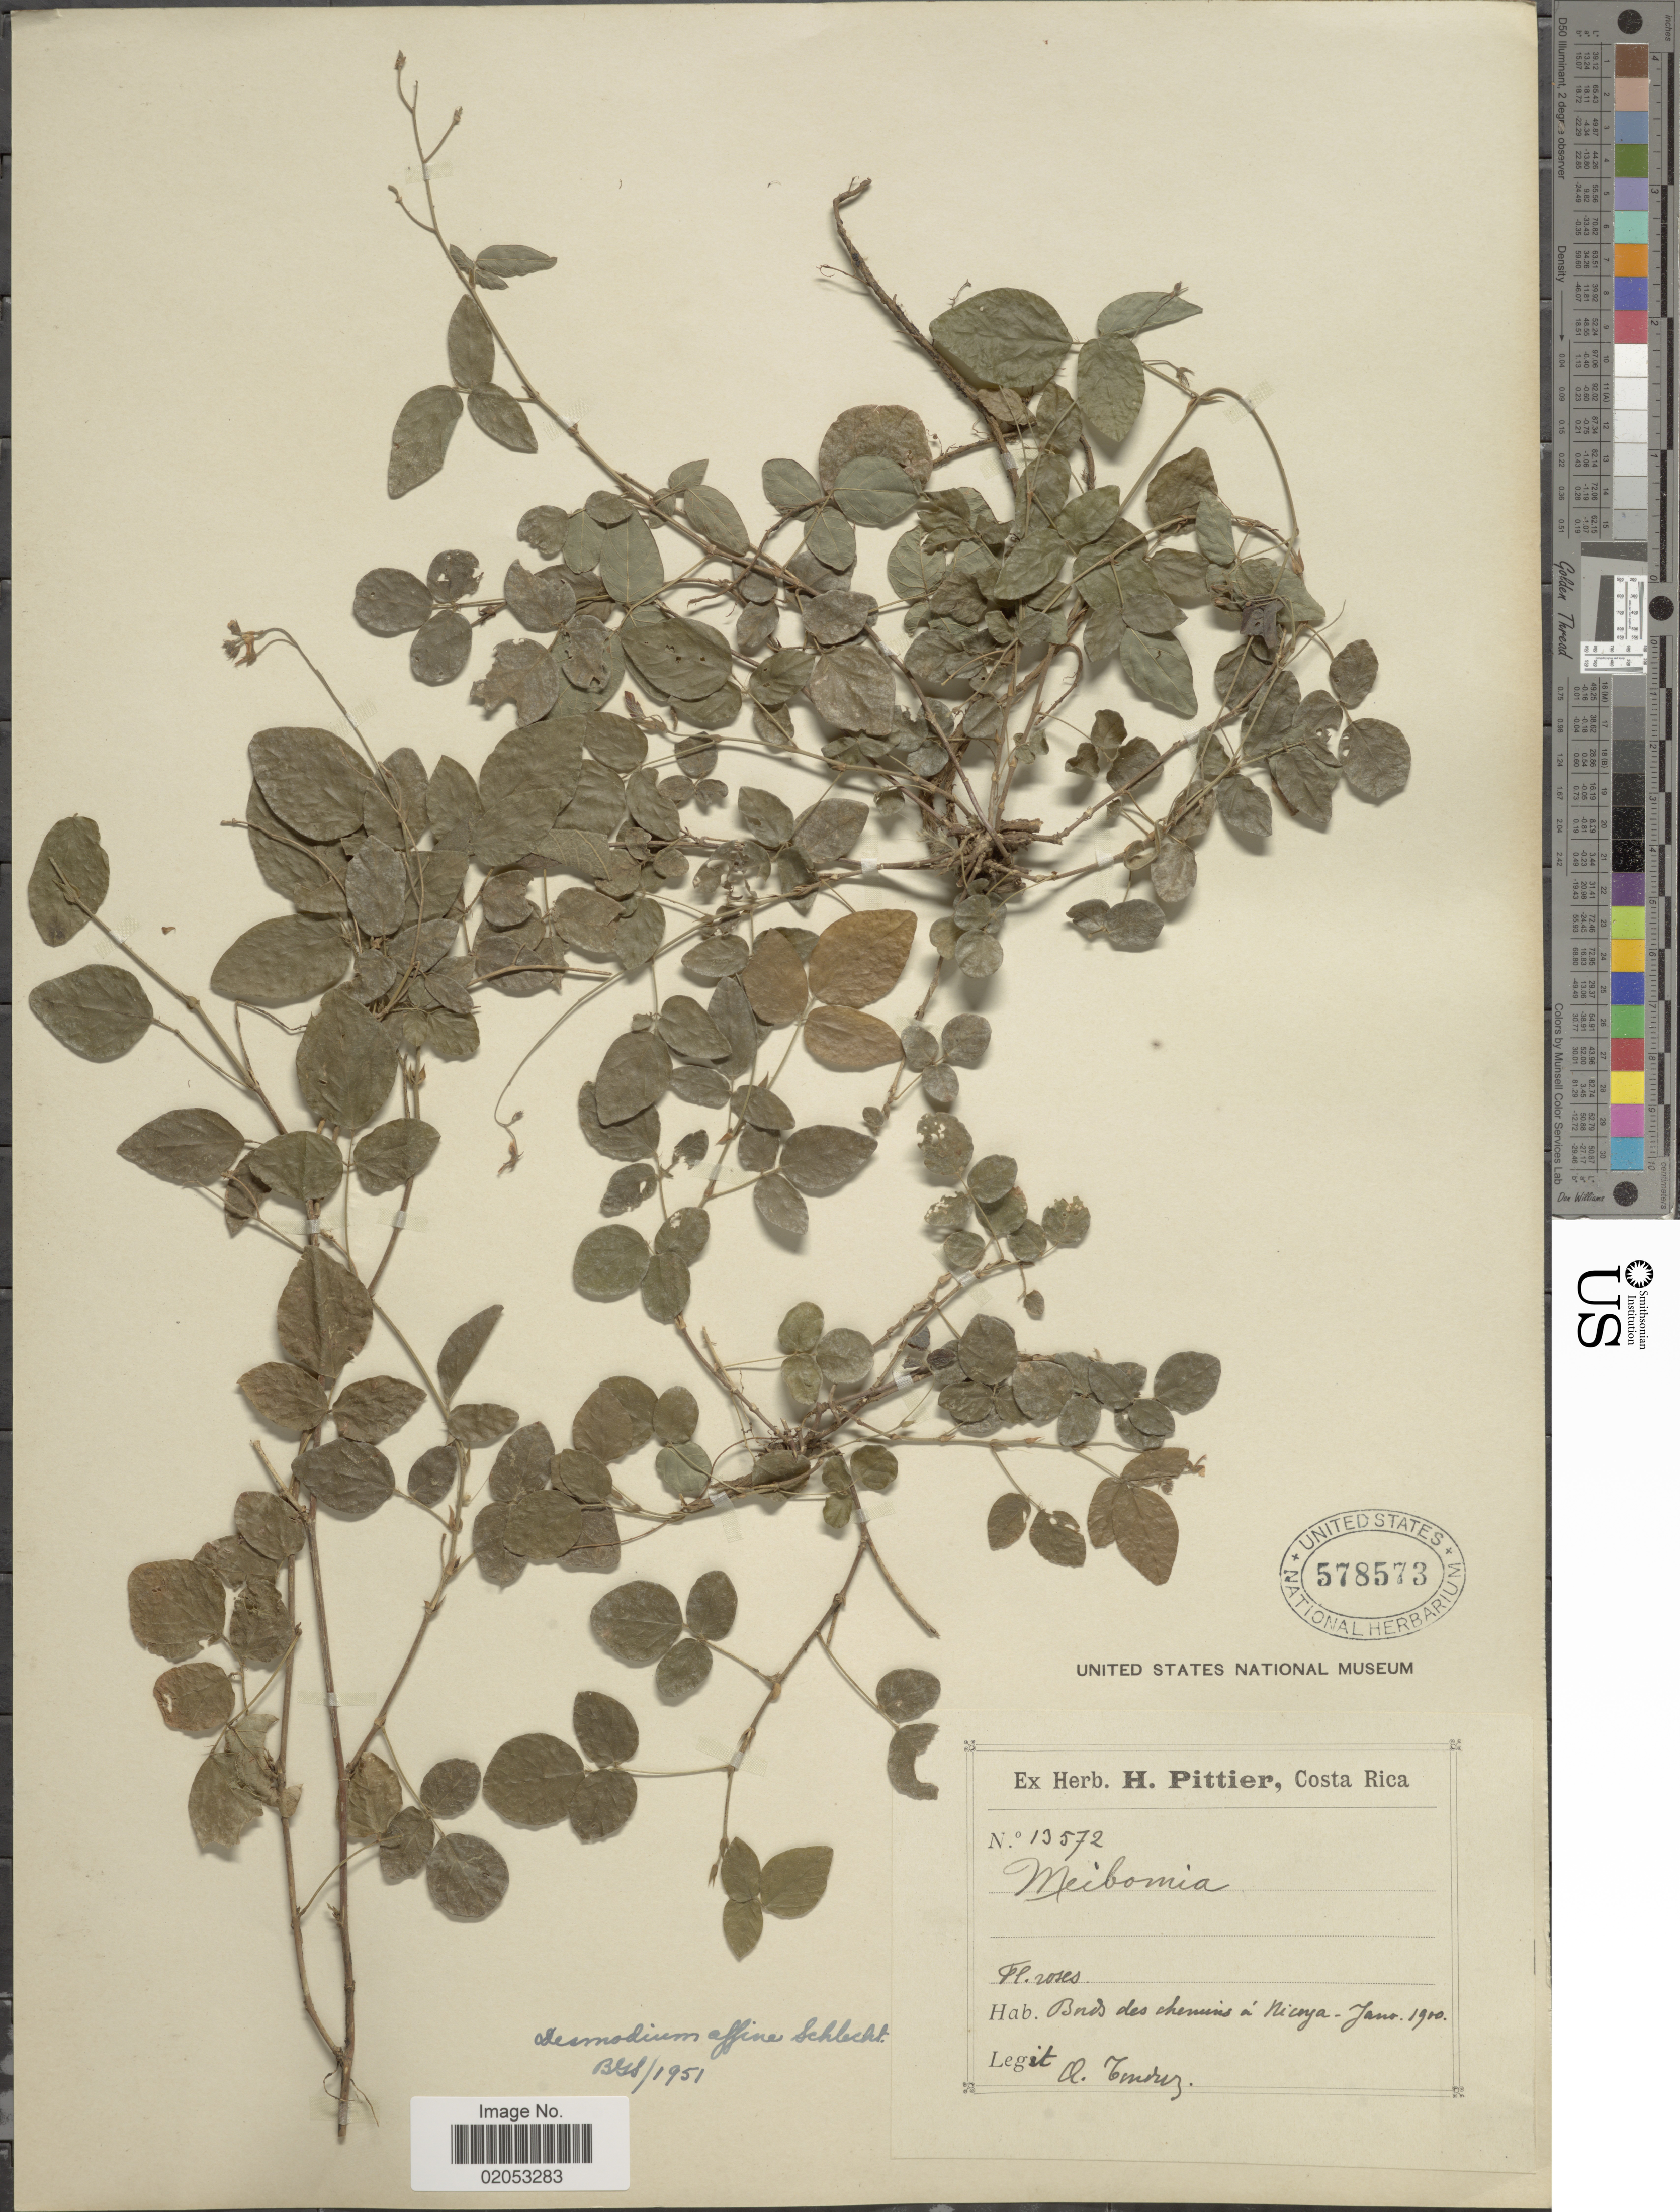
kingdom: Plantae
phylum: Tracheophyta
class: Magnoliopsida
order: Fabales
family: Fabaceae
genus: Desmodium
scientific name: Desmodium affine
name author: Schltdl.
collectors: A. Tonduz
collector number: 13572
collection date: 1900-01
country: Costa Rica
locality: Nicoya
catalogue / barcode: US 578573